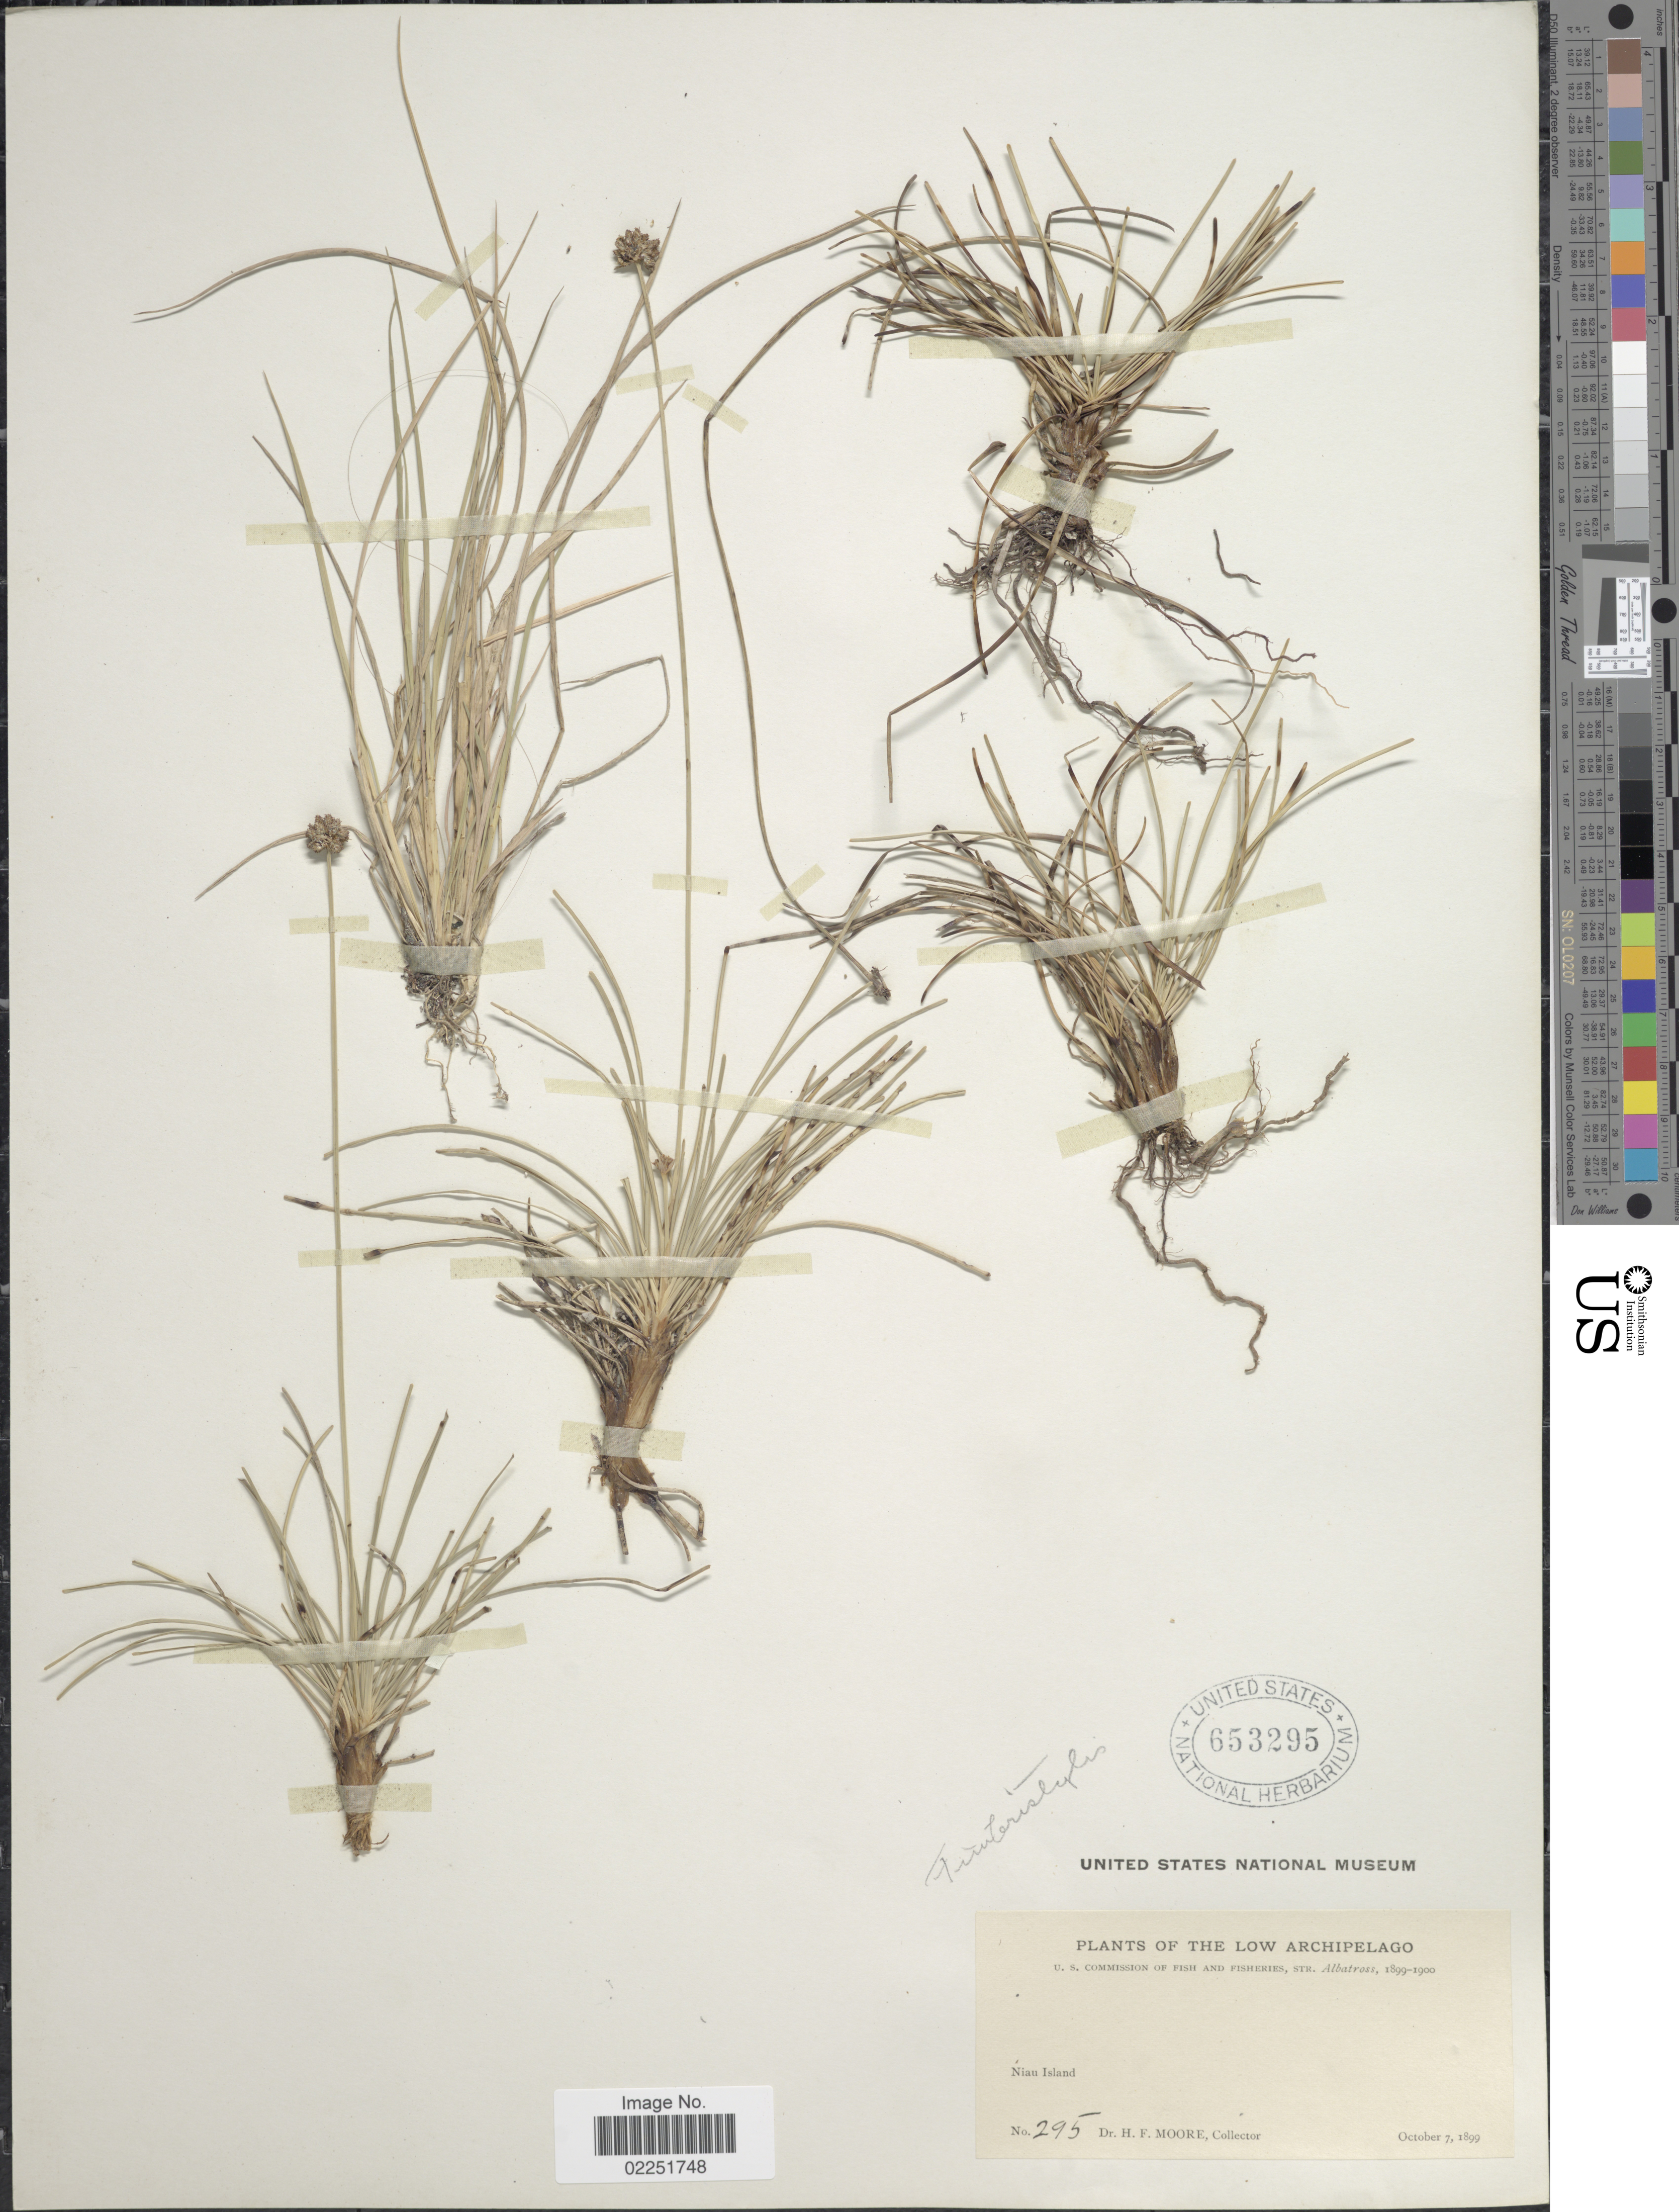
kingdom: Plantae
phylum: Tracheophyta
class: Liliopsida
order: Poales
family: Cyperaceae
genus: Fimbristylis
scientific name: Fimbristylis cymosa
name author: R. Br.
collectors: H. F. Moore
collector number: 295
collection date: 1899-10-07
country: French Polynesia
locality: Low Archipelago, Niau Island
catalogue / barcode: US 653295